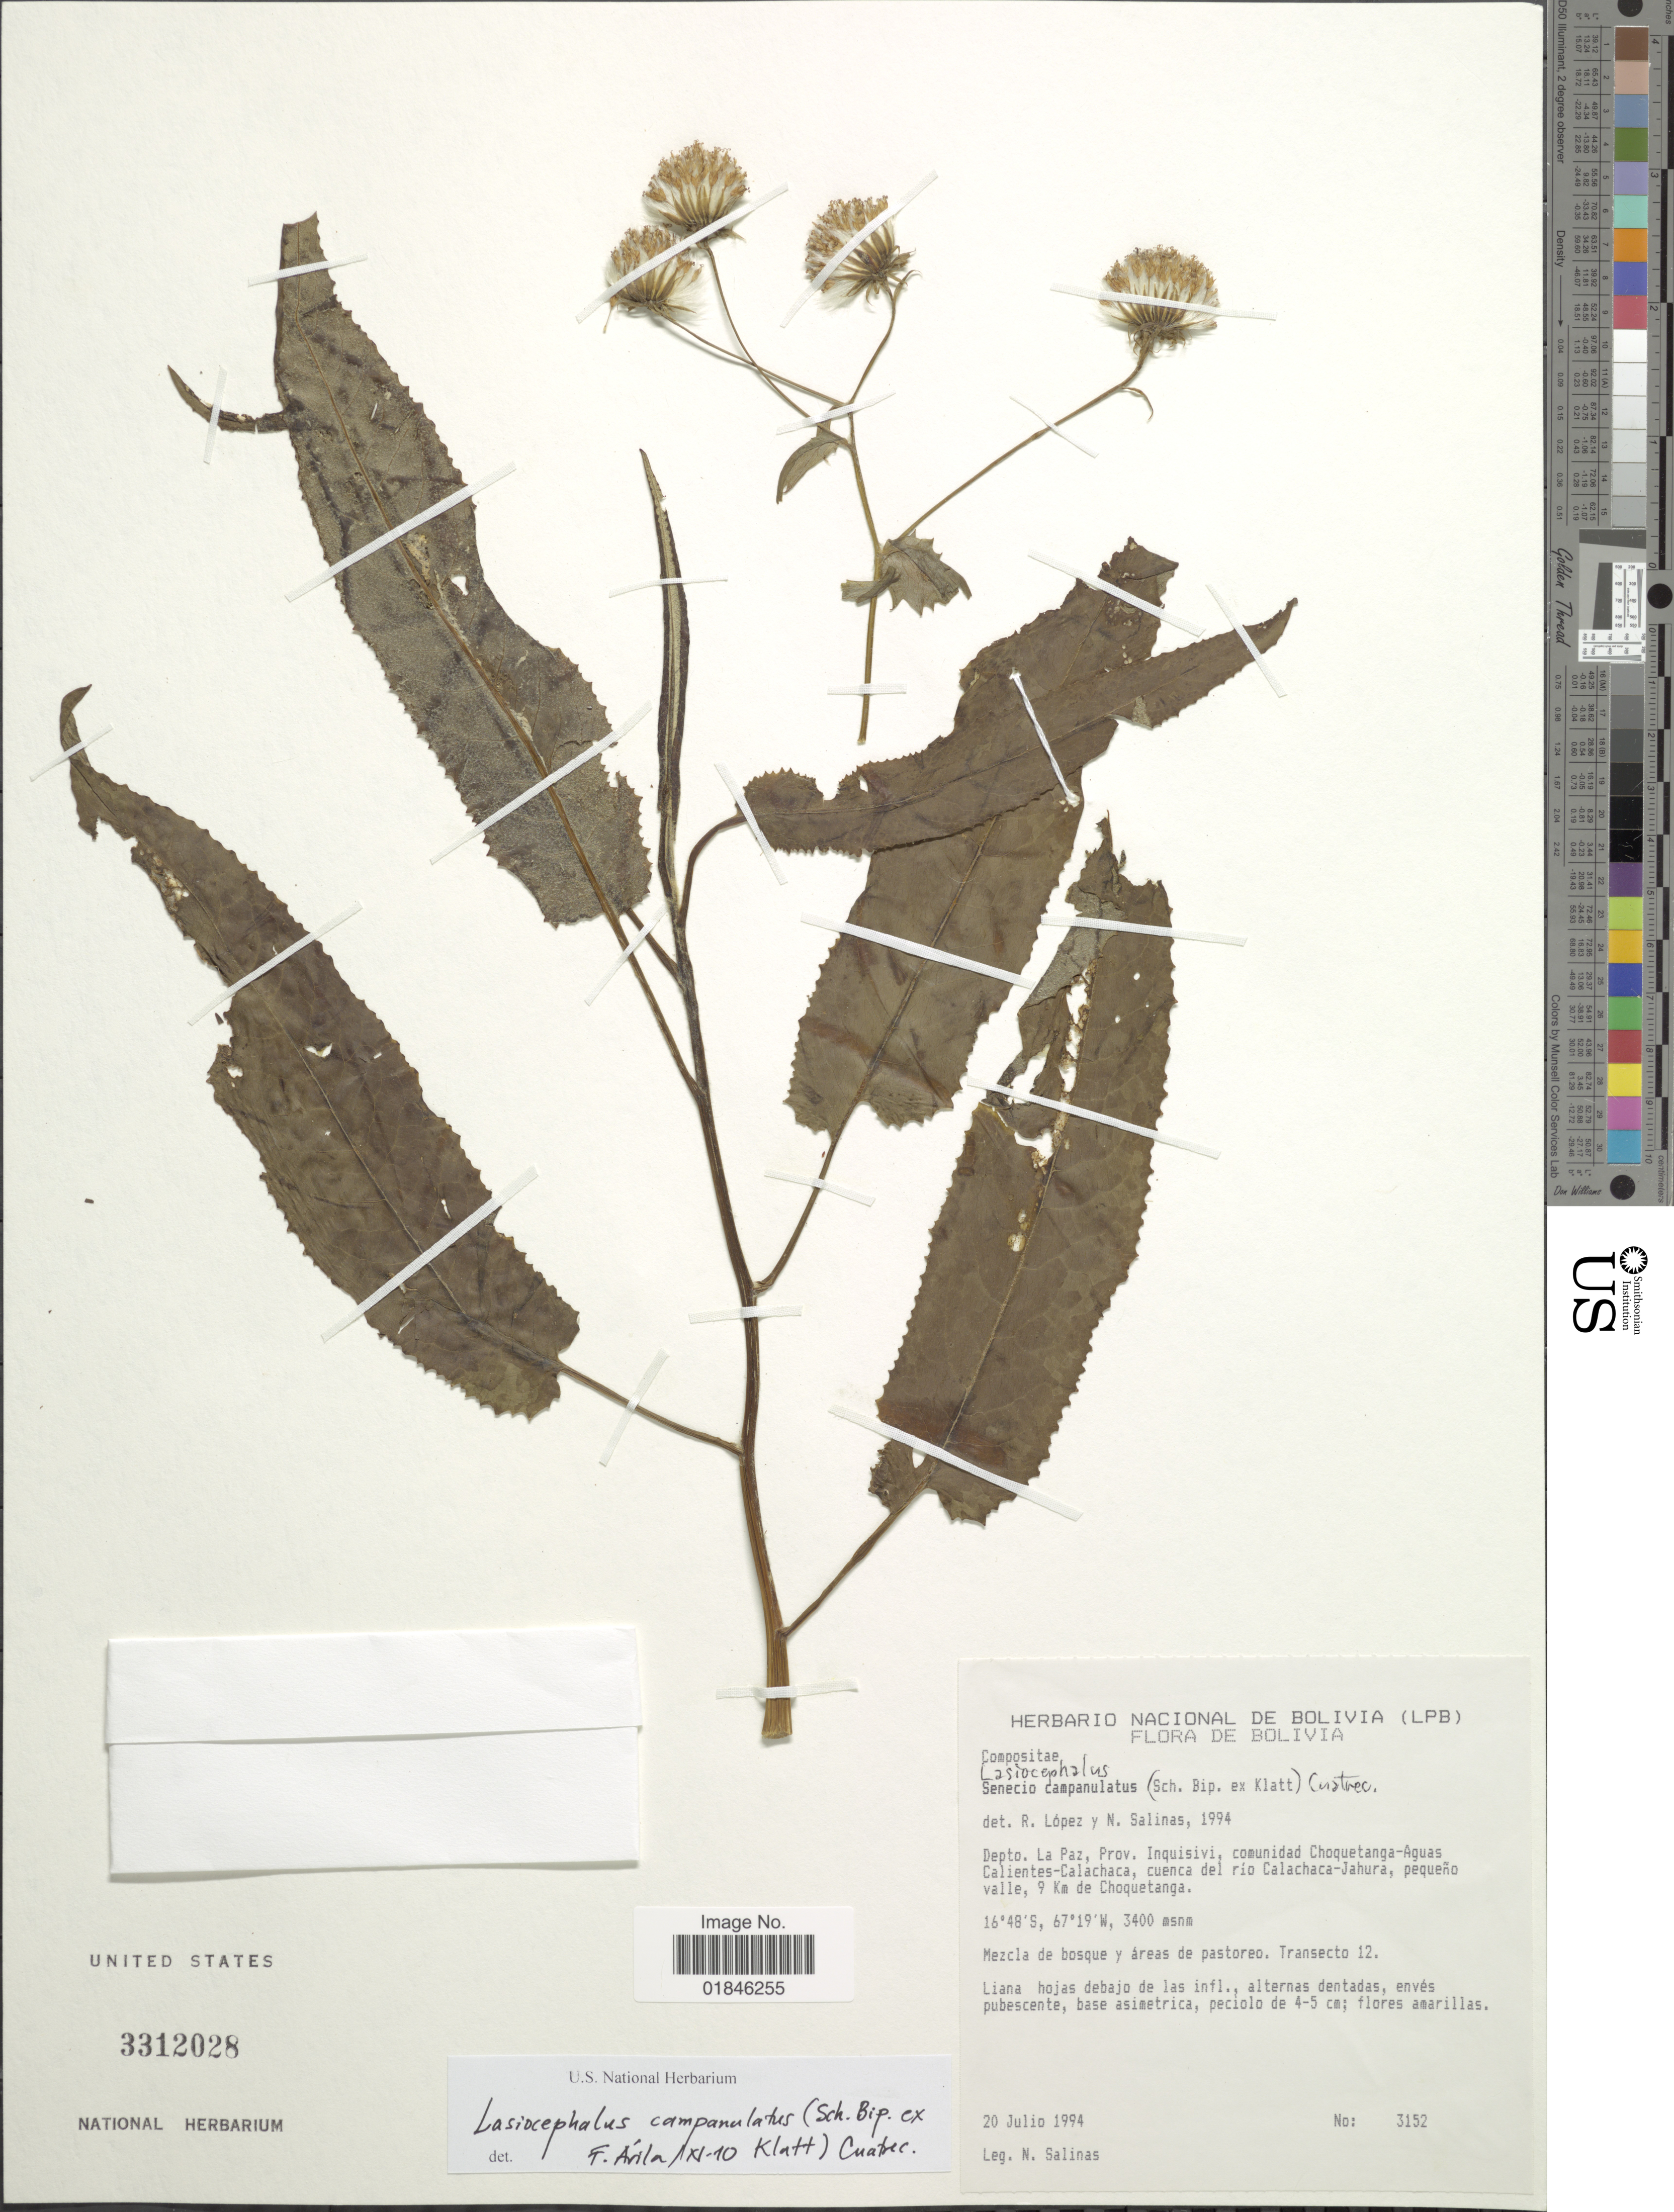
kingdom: Plantae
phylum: Tracheophyta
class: Magnoliopsida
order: Asterales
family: Asteraceae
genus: Senecio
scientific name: Senecio betonicifolius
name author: DC.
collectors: N. Salinas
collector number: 3152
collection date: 1994-07-20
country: Bolivia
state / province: La Paz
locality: Depto. La Paz, Prov. Inquisivi, comunidad Choquetanga-Aguas Calientes-Calachaca, cuenca del río Calachaca-Jahura, pequeño valle, 9 Km de Choquetanga.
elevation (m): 3400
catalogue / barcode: US 3312028